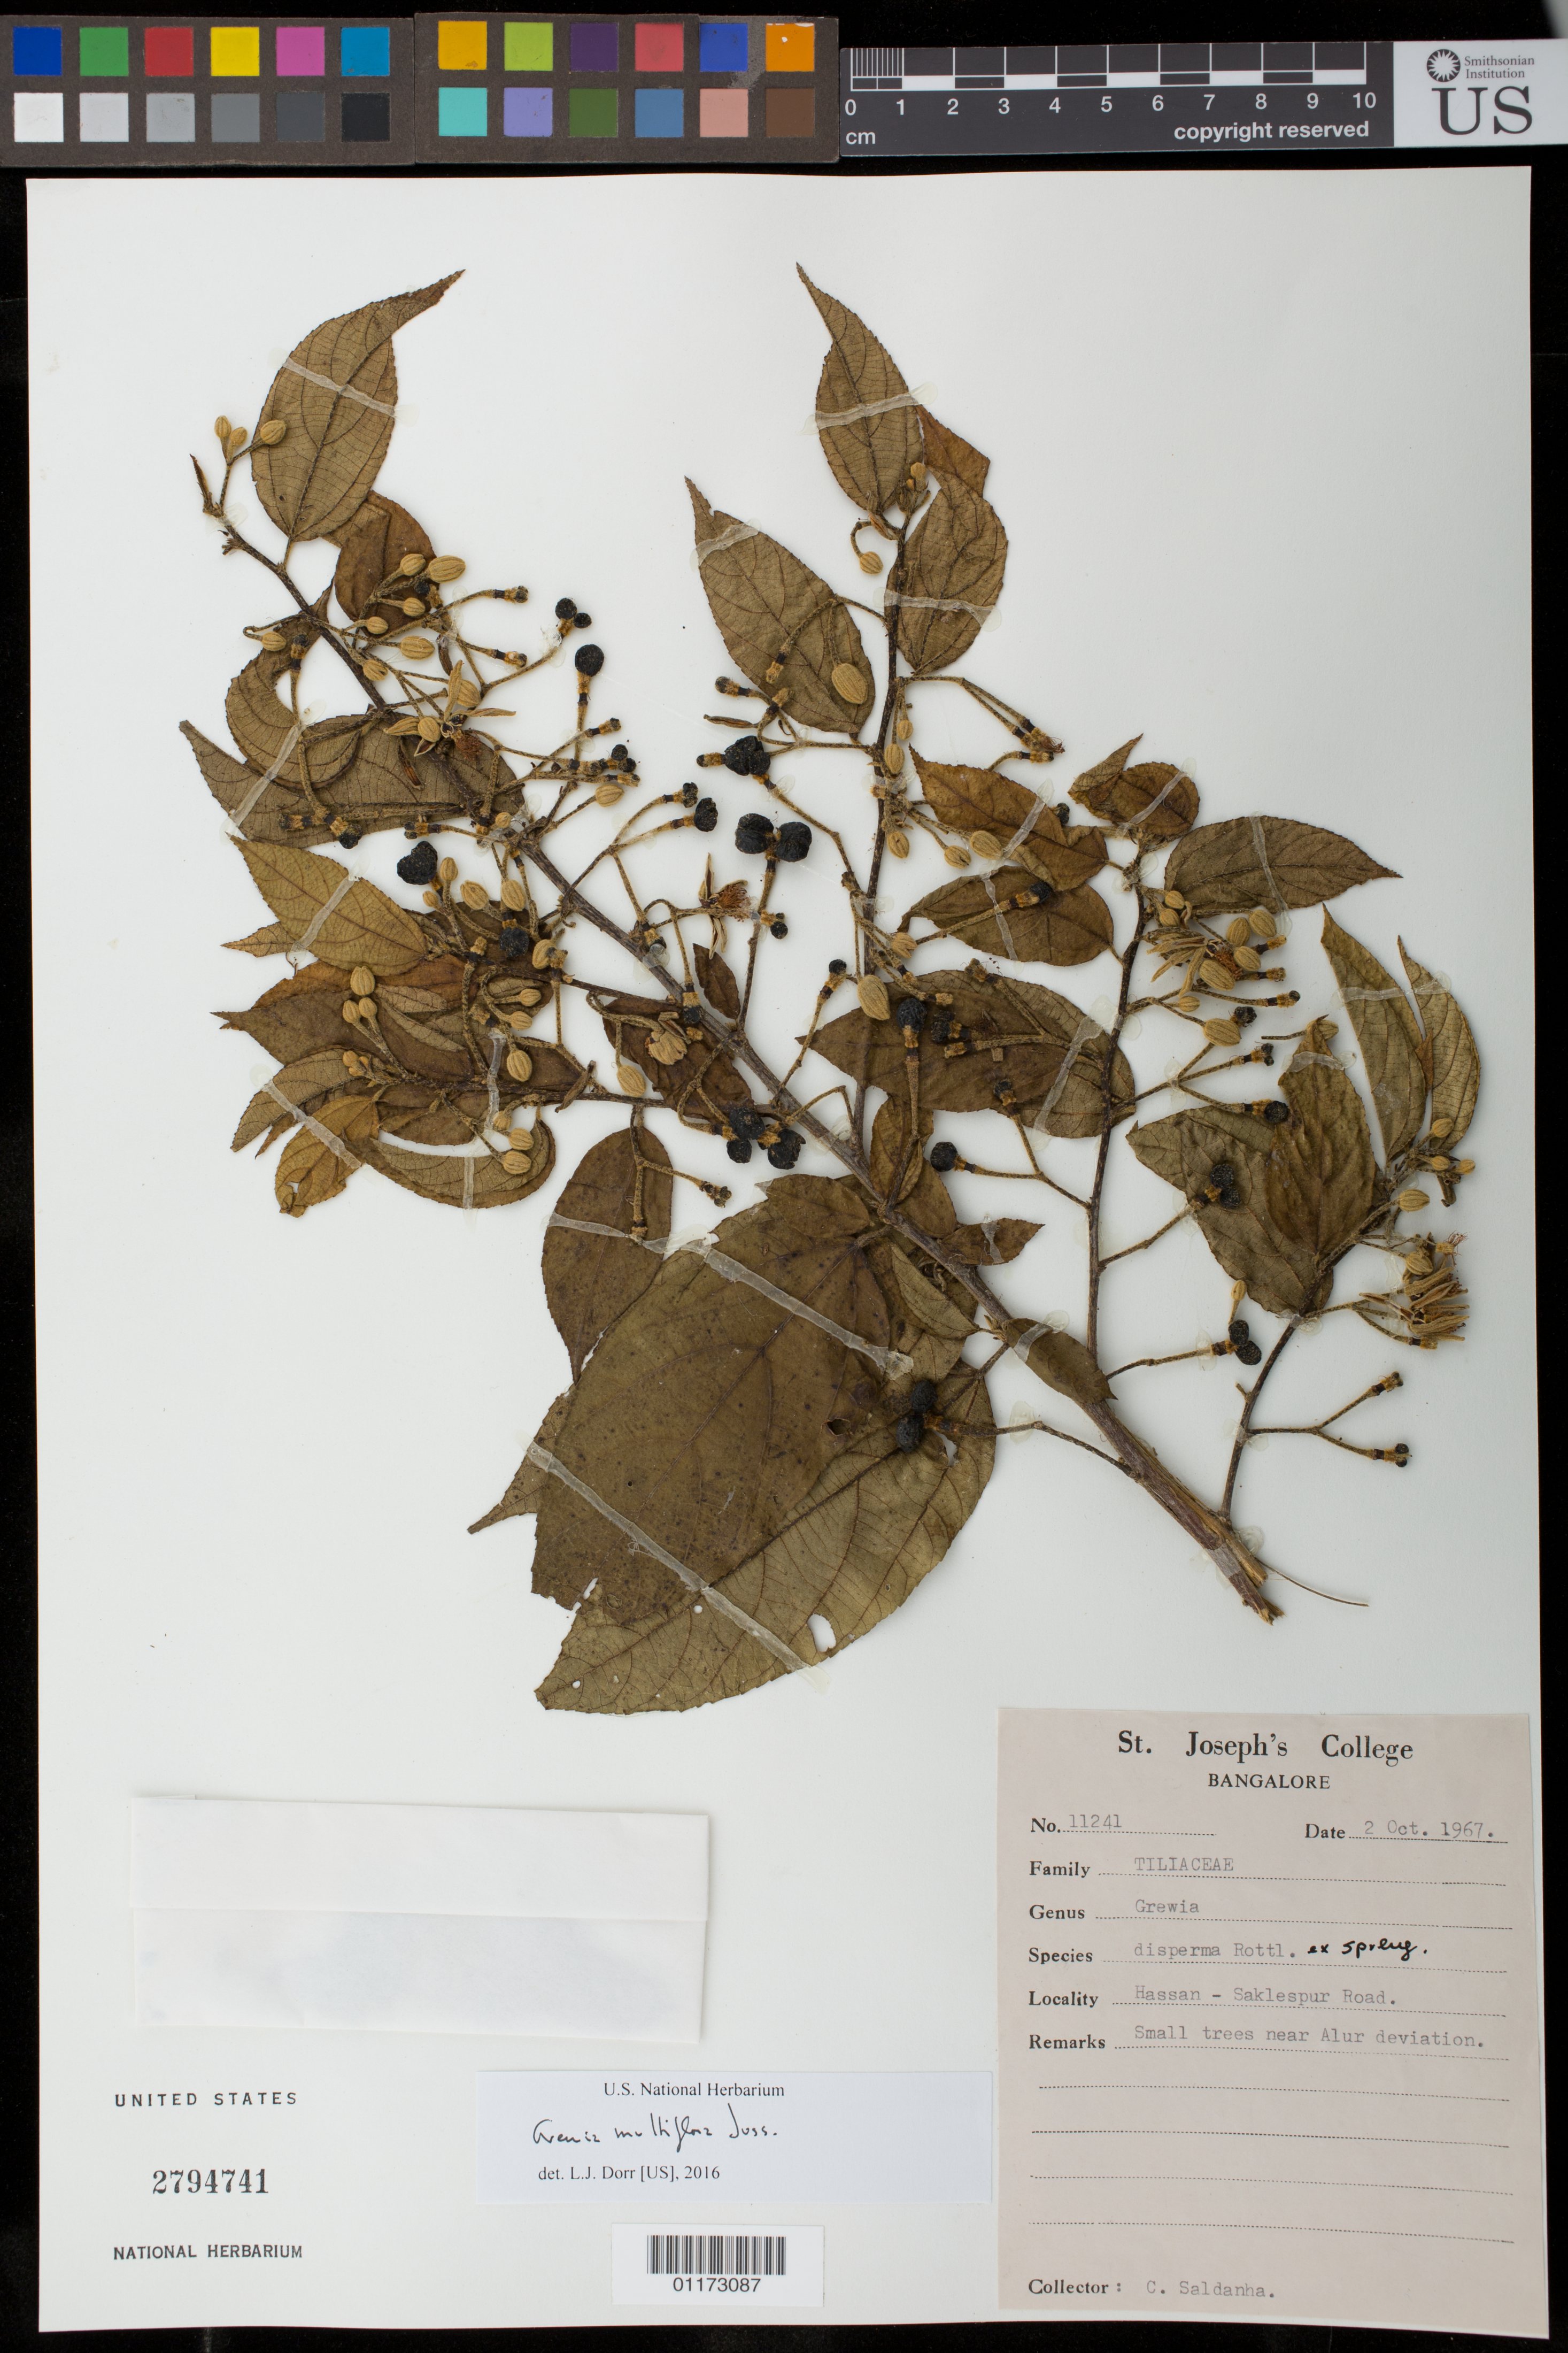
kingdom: Plantae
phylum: Tracheophyta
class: Magnoliopsida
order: Malvales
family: Malvaceae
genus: Grewia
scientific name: Grewia multiflora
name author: Juss.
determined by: Dorr, L. J., (BOT), Smithsonian Institution - National Museum of Natural History (UNITED STATES)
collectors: C. J. Saldanha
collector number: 11241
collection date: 1967-10-02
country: India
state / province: Karnataka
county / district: Hassan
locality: Bangalore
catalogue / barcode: US 2794741